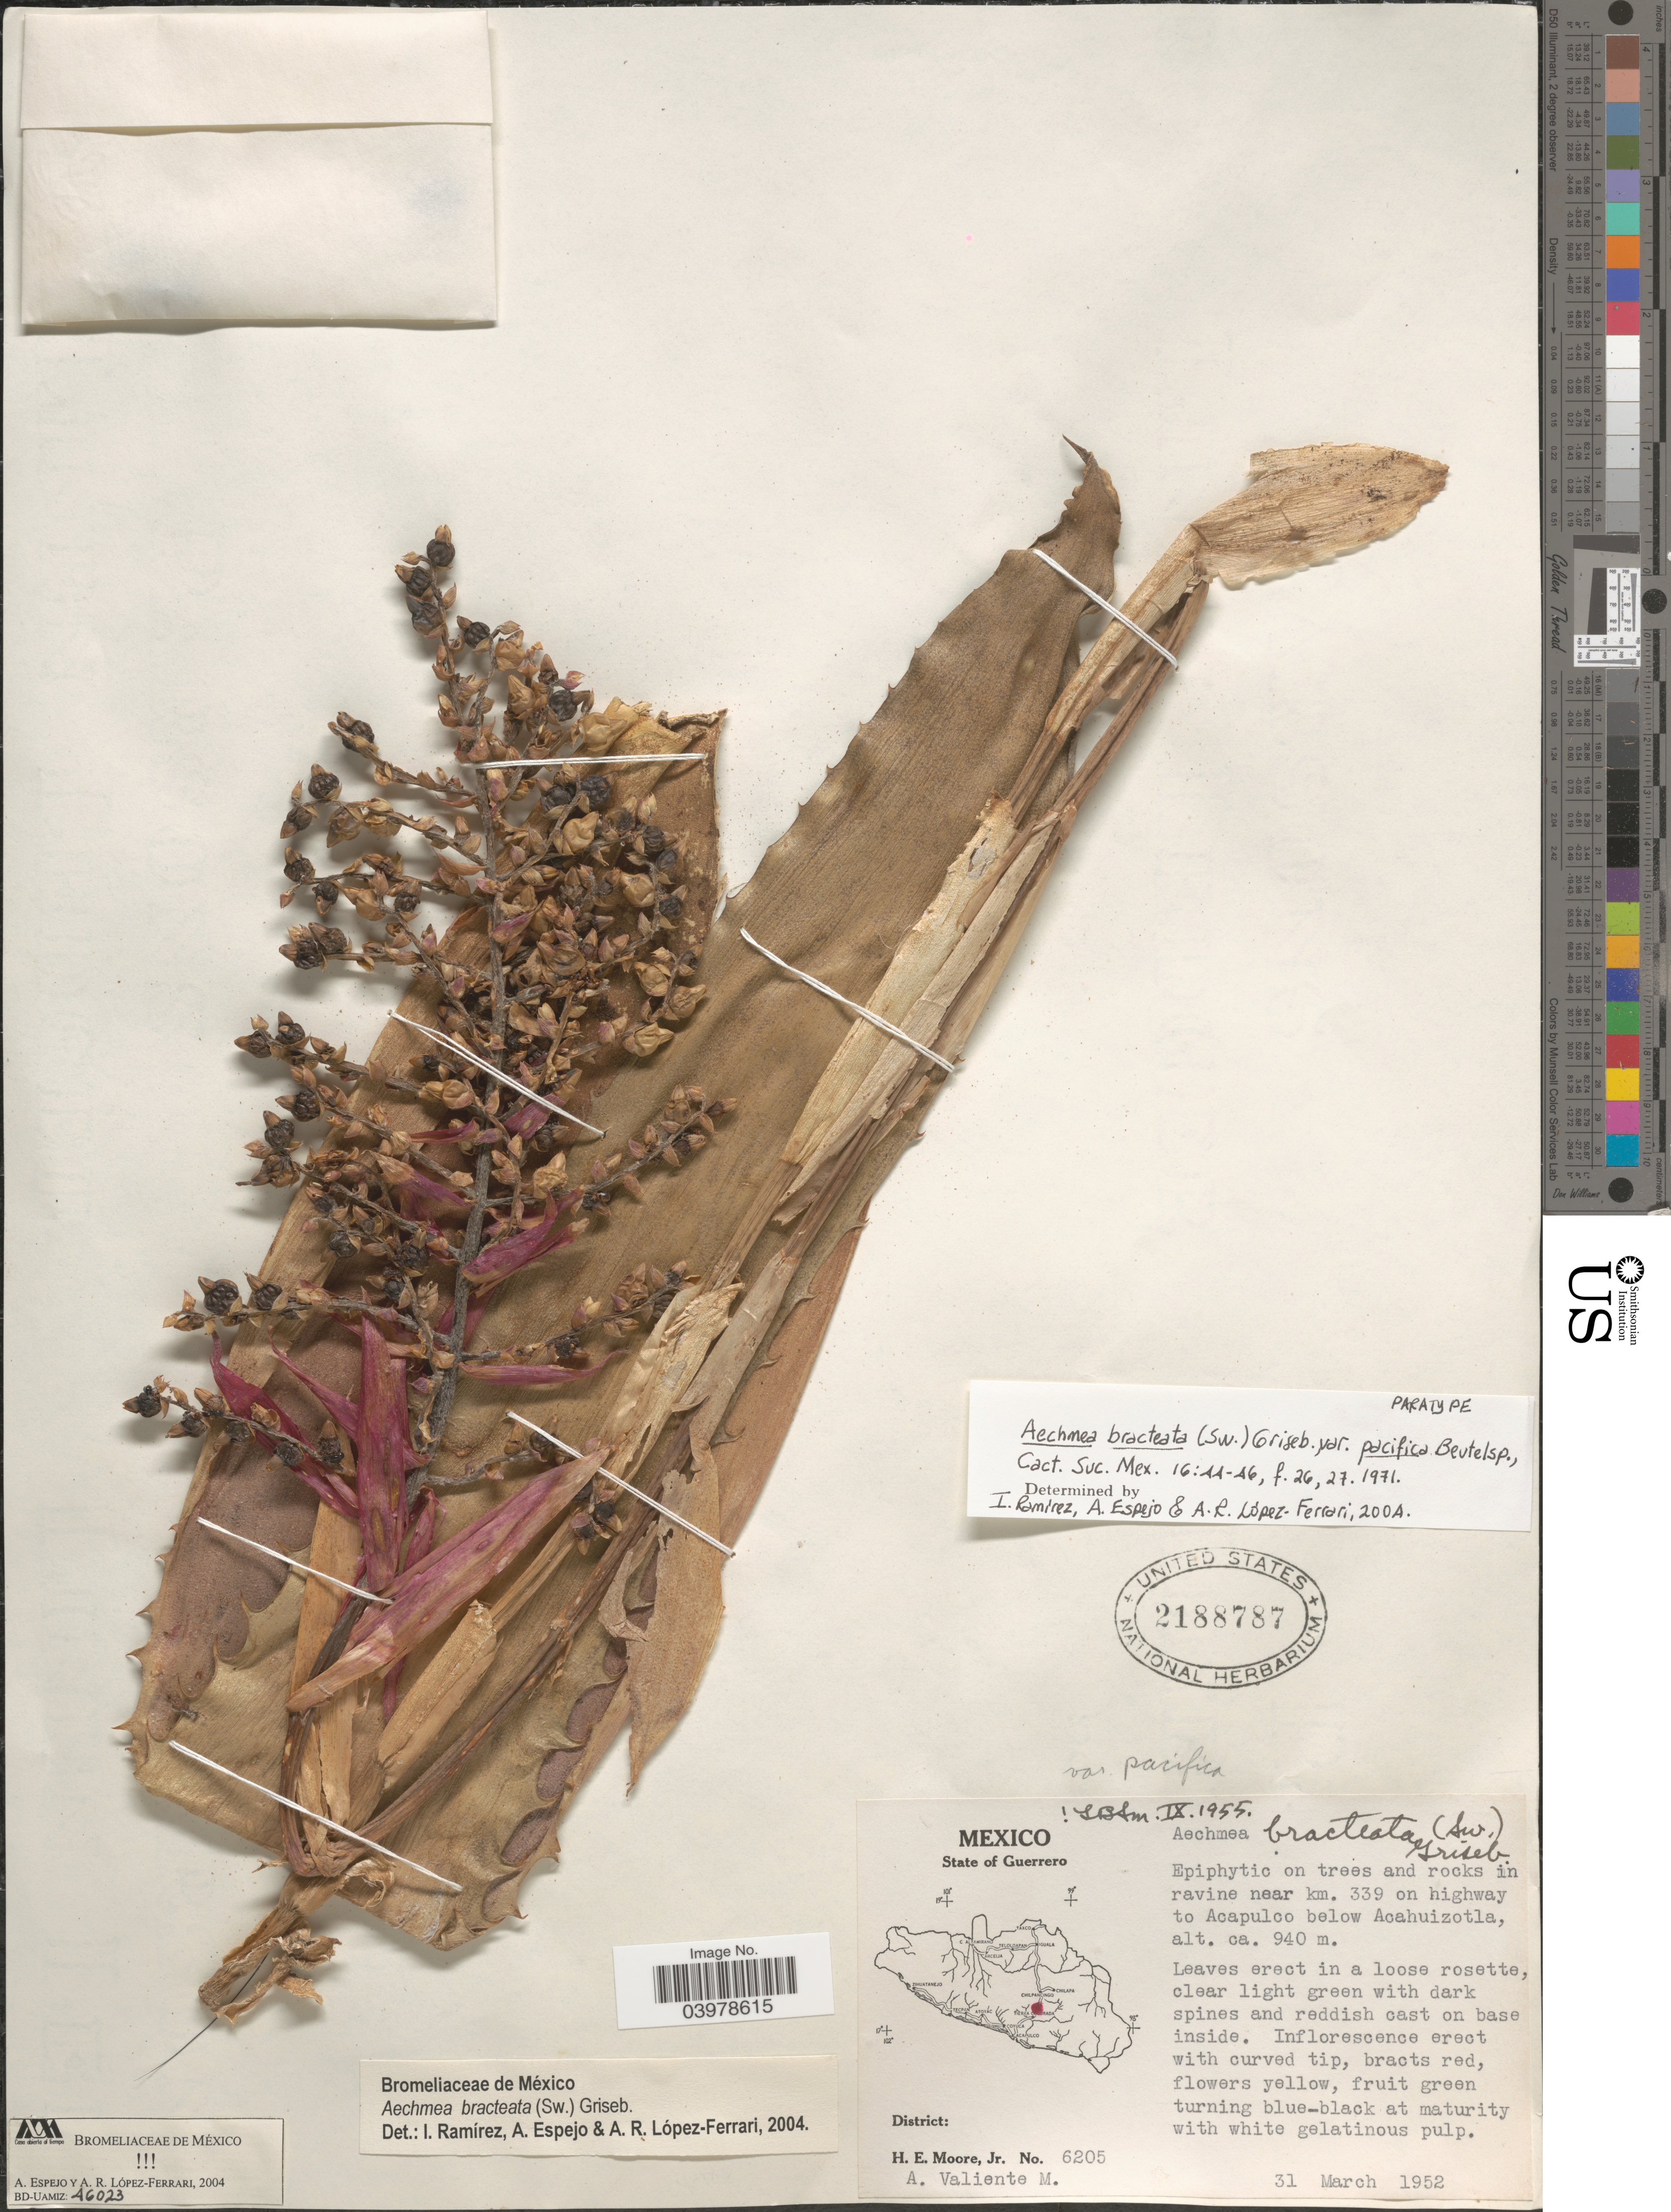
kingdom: Plantae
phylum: Tracheophyta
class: Liliopsida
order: Poales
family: Bromeliaceae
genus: Aechmea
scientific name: Aechmea bracteata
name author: (Sw.) Griseb.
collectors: H. Moore & A. Valiente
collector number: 6205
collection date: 1952-03-31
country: Mexico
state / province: Guerrero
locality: In ravine near km. 339 on highway to Acapulco below Acahuizotla.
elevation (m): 940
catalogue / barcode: US 2188787